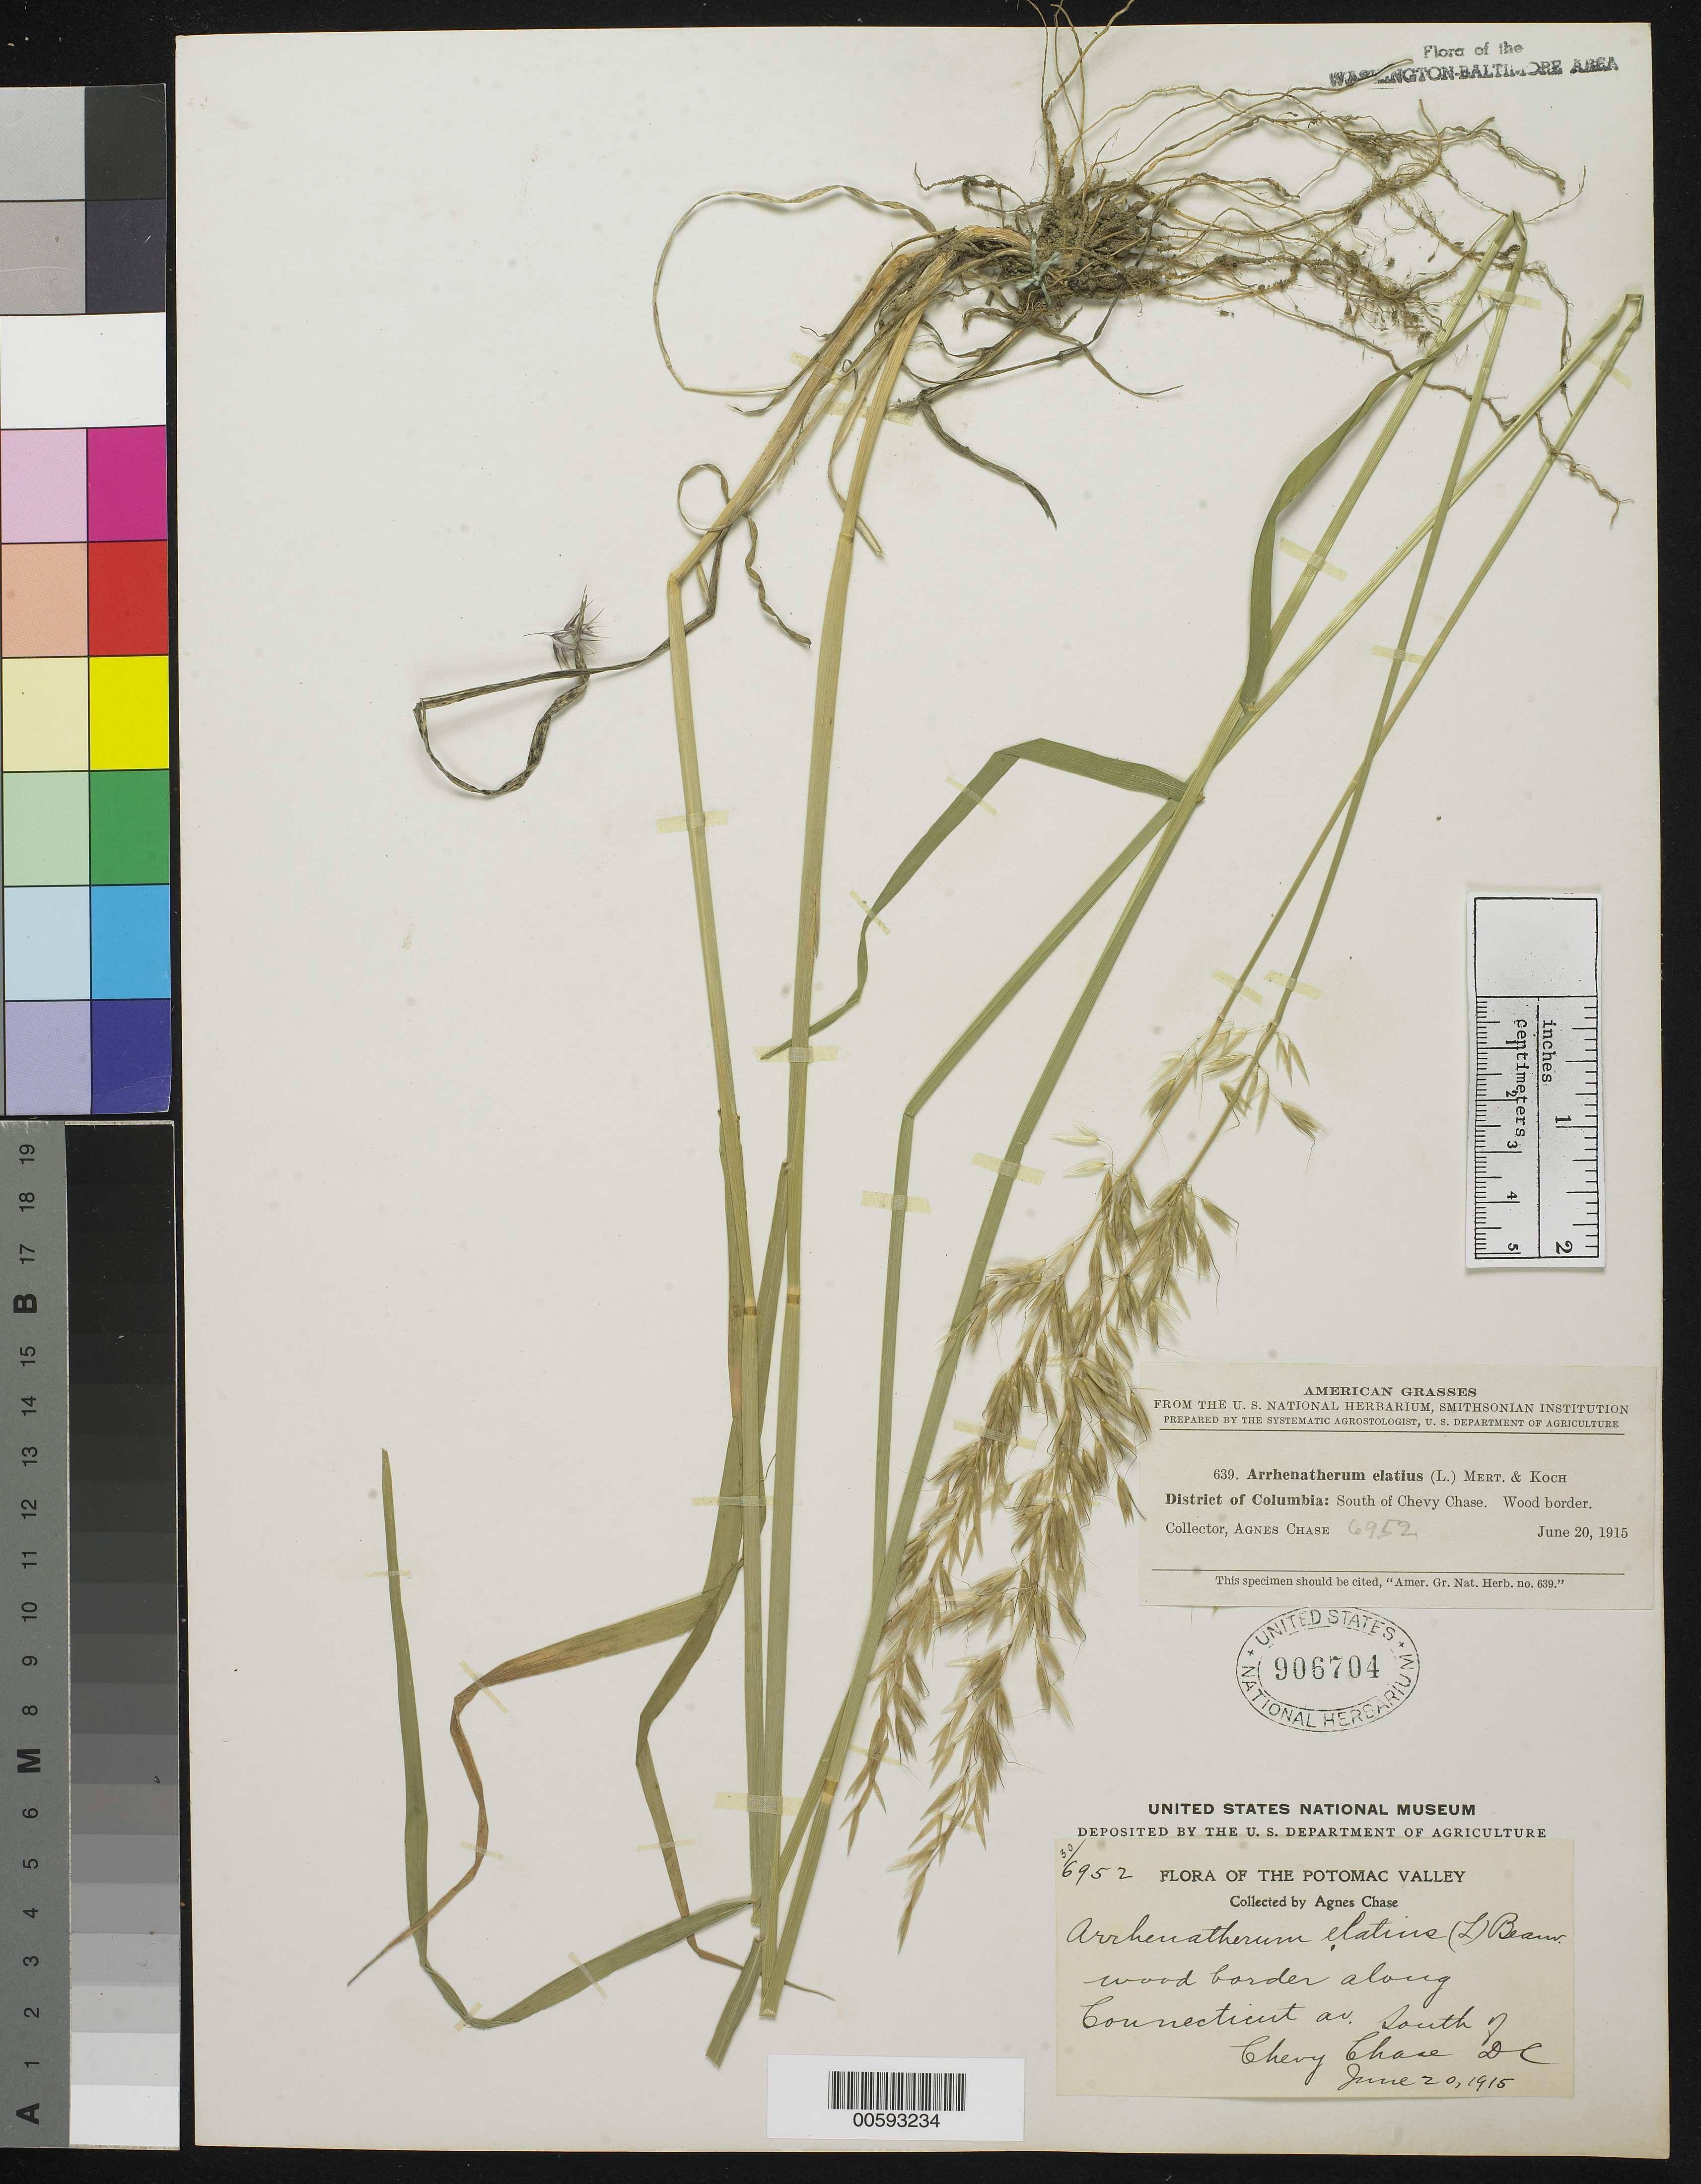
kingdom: Plantae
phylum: Tracheophyta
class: Liliopsida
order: Poales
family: Poaceae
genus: Arrhenatherum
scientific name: Arrhenatherum elatius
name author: (L.) J. Presl & C. Presl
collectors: A. Chase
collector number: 6952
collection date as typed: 20 Jun 1915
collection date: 1915-06-20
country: United States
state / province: District of Columbia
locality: Connecticut Ave. south of Chevy Chase, DC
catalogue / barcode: US 906704